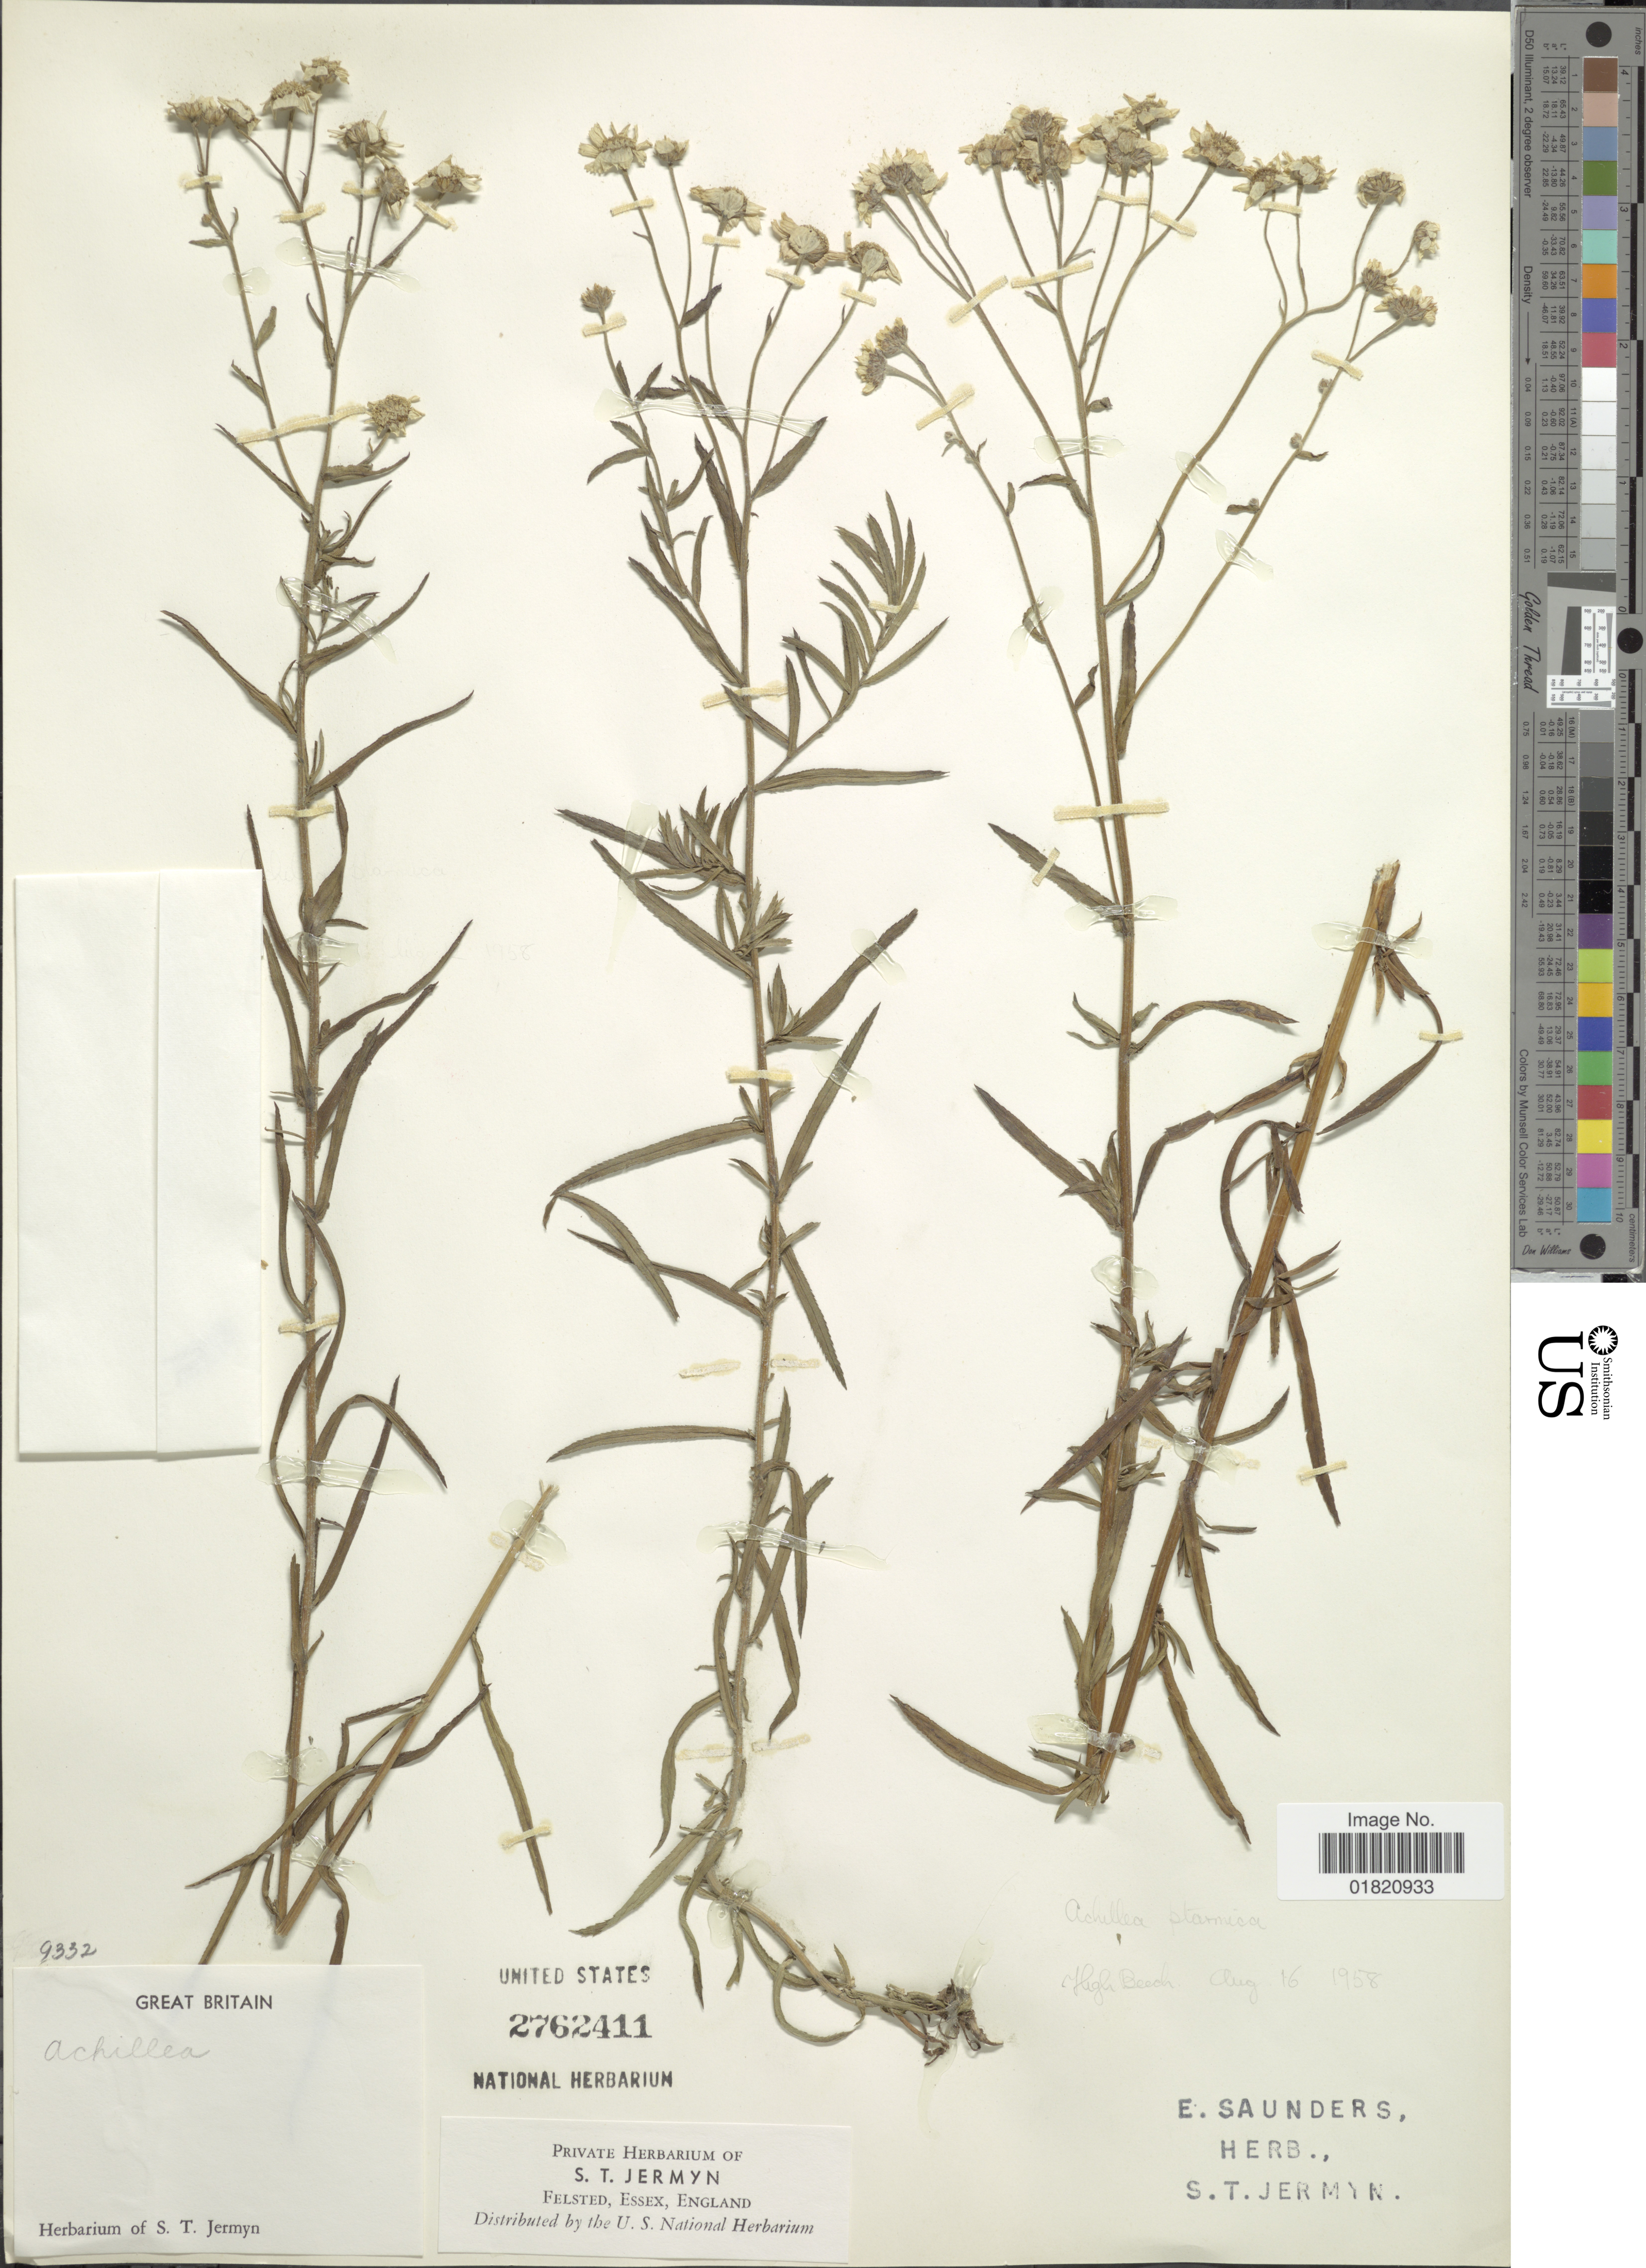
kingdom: Plantae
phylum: Tracheophyta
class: Magnoliopsida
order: Asterales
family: Asteraceae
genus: Achillea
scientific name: Achillea ptarmica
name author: L.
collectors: E. Saunders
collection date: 1958-08-16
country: United Kingdom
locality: Great Britain. High Beech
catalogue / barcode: US 2762411